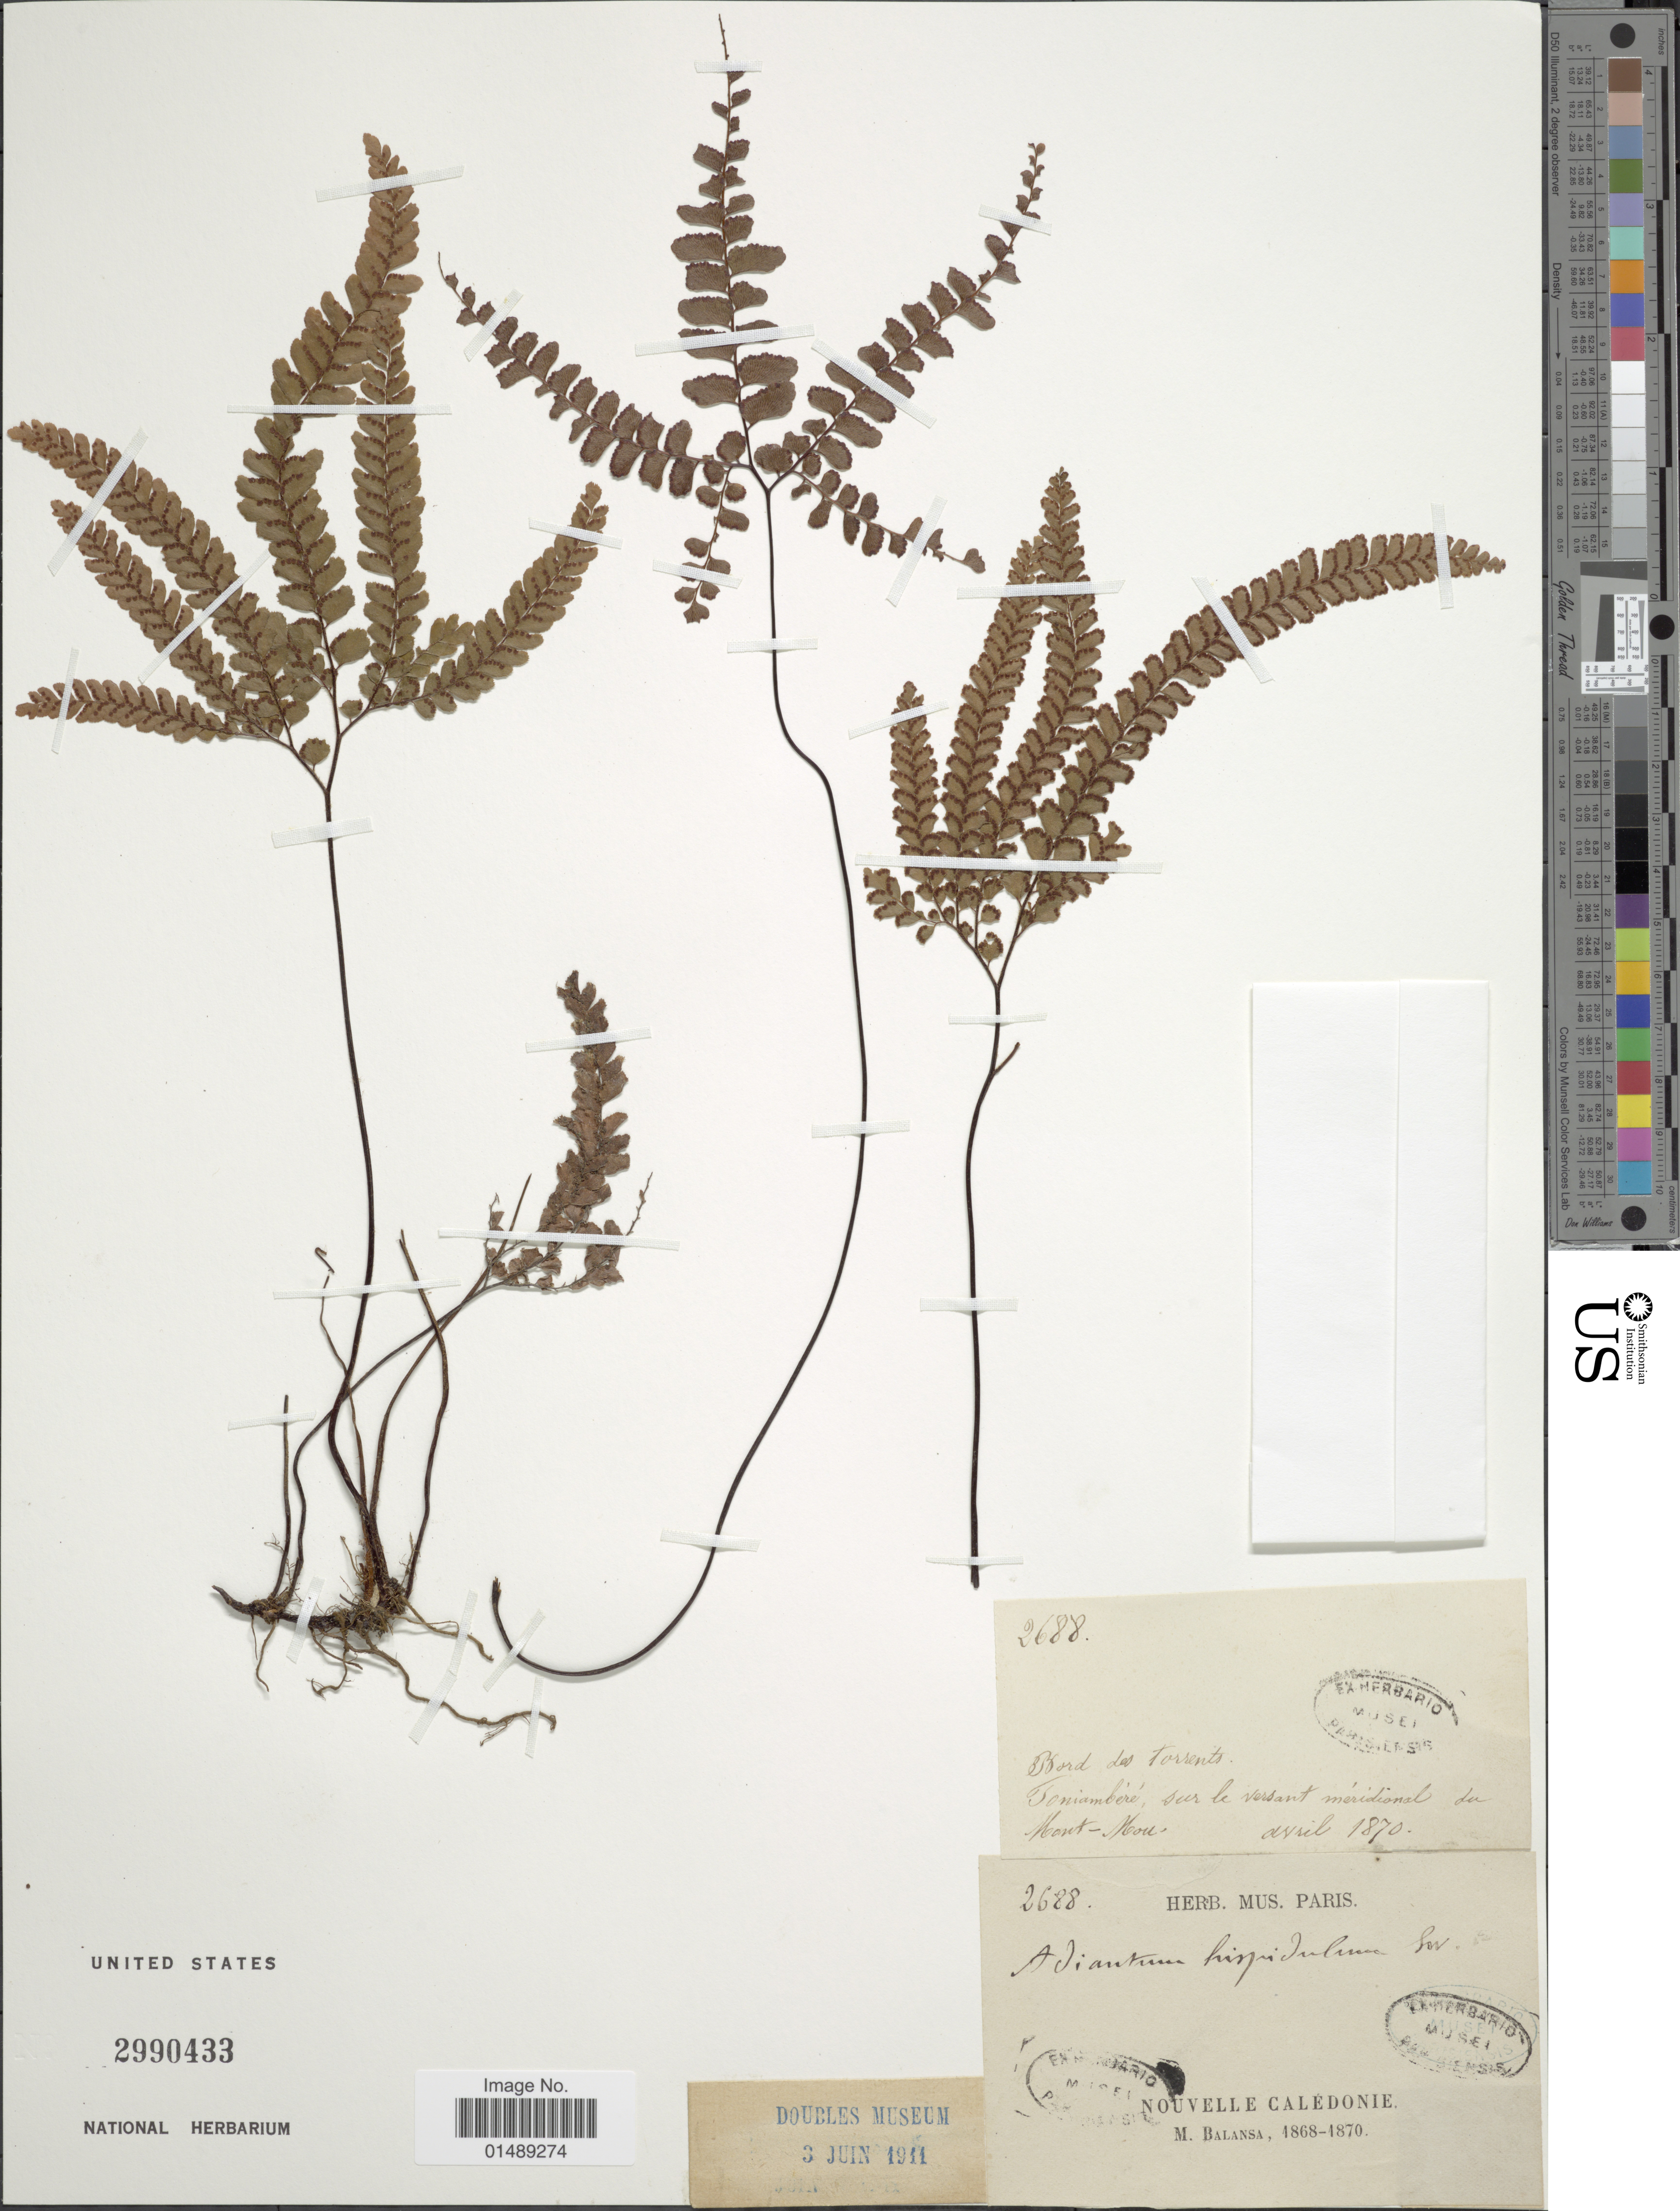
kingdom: Plantae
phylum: Tracheophyta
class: Polypodiopsida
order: Polypodiales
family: Pteridaceae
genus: Adiantum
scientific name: Adiantum hispidulum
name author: Sw.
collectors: Poitrasson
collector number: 2688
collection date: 1868/1870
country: New Caledonia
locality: New Caledonia, Bord des torrents. Toniambere, sur le versant meridional du Mnt - Mou [interpreted]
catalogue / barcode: US 2990433